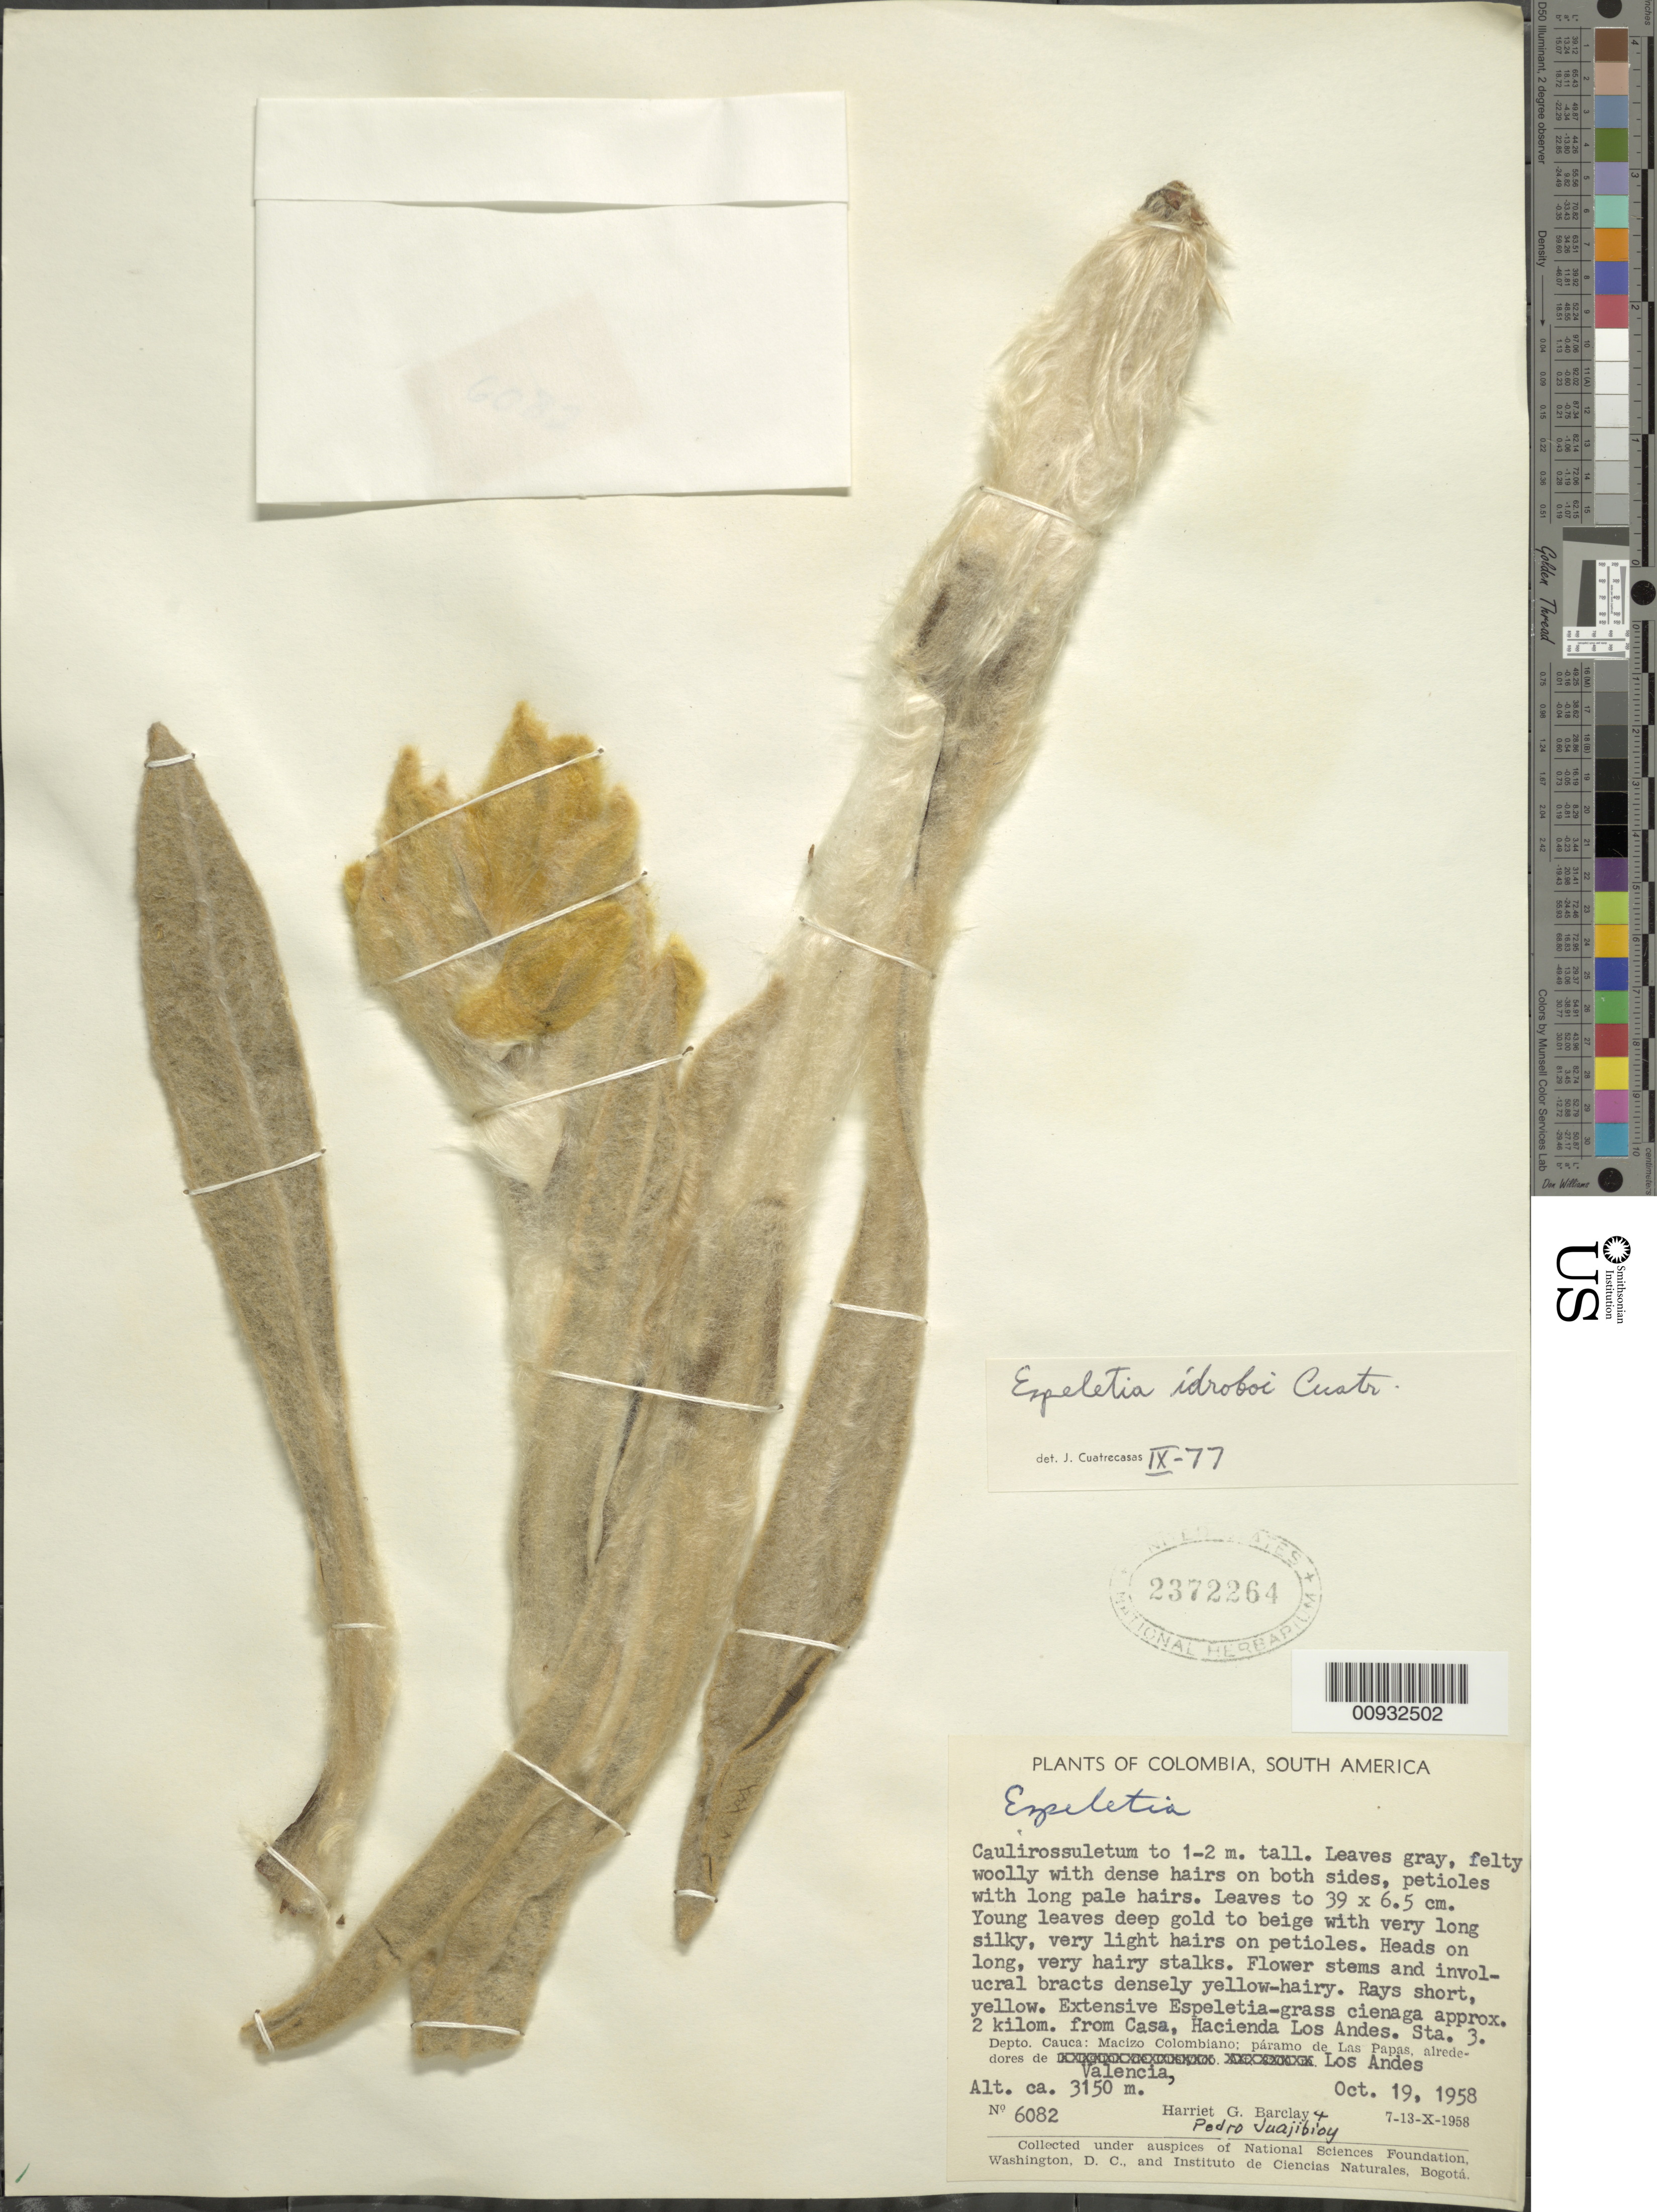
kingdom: Plantae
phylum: Tracheophyta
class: Magnoliopsida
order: Asterales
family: Asteraceae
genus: Espeletia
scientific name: Espeletia idroboi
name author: Cuatrec.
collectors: H. G. Barclay & P. Juajibioy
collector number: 6082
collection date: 1958-10-19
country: Colombia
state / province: Cauca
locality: P. de las Papas. Macizo Colombiano, alrededores de valencia, Los Andes. Cerca de la hacienda Los Andes, a 2 km de la casa. Estación 3.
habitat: Extensive Espeletia-Grass cienaga (wet area).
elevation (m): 3150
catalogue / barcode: US 2372264